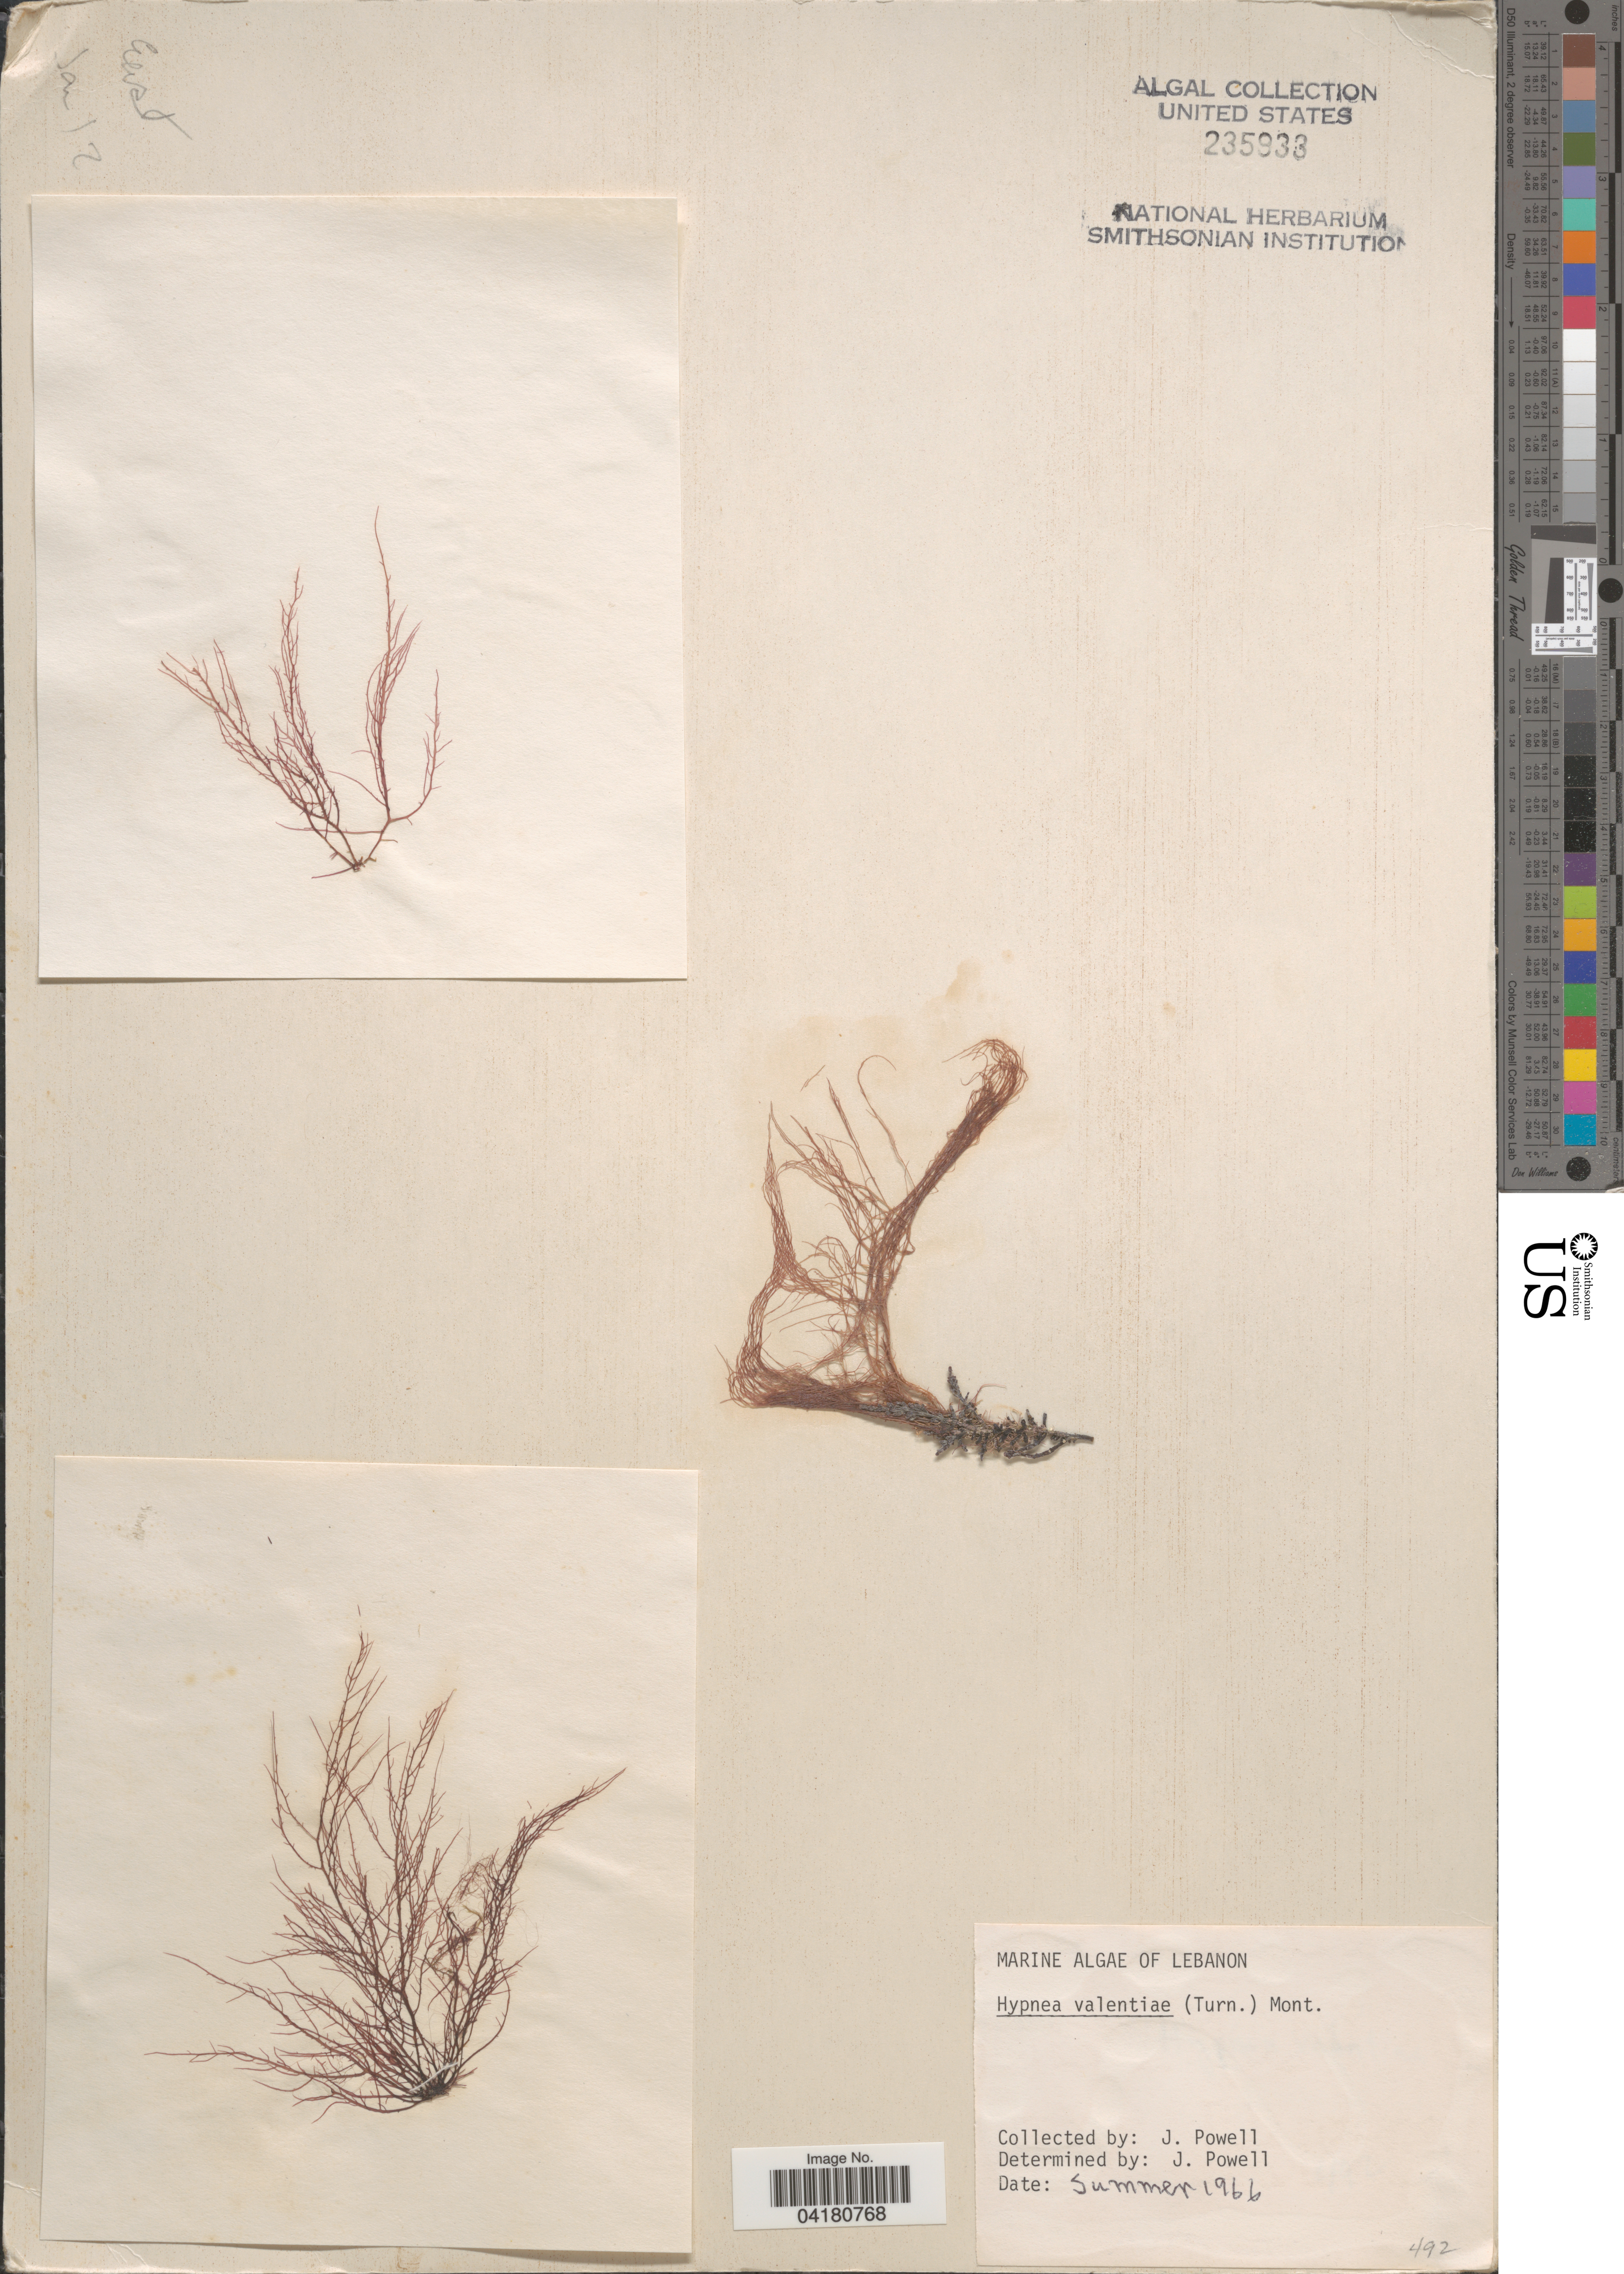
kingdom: Plantae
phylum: Rhodophyta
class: Florideophyceae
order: Gigartinales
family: Cystocloniaceae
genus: Hypnea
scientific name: Hypnea valentiae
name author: (Turner) Mont.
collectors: J. Powell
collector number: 492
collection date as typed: Summer 1966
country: Lebanon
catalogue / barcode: US 235933